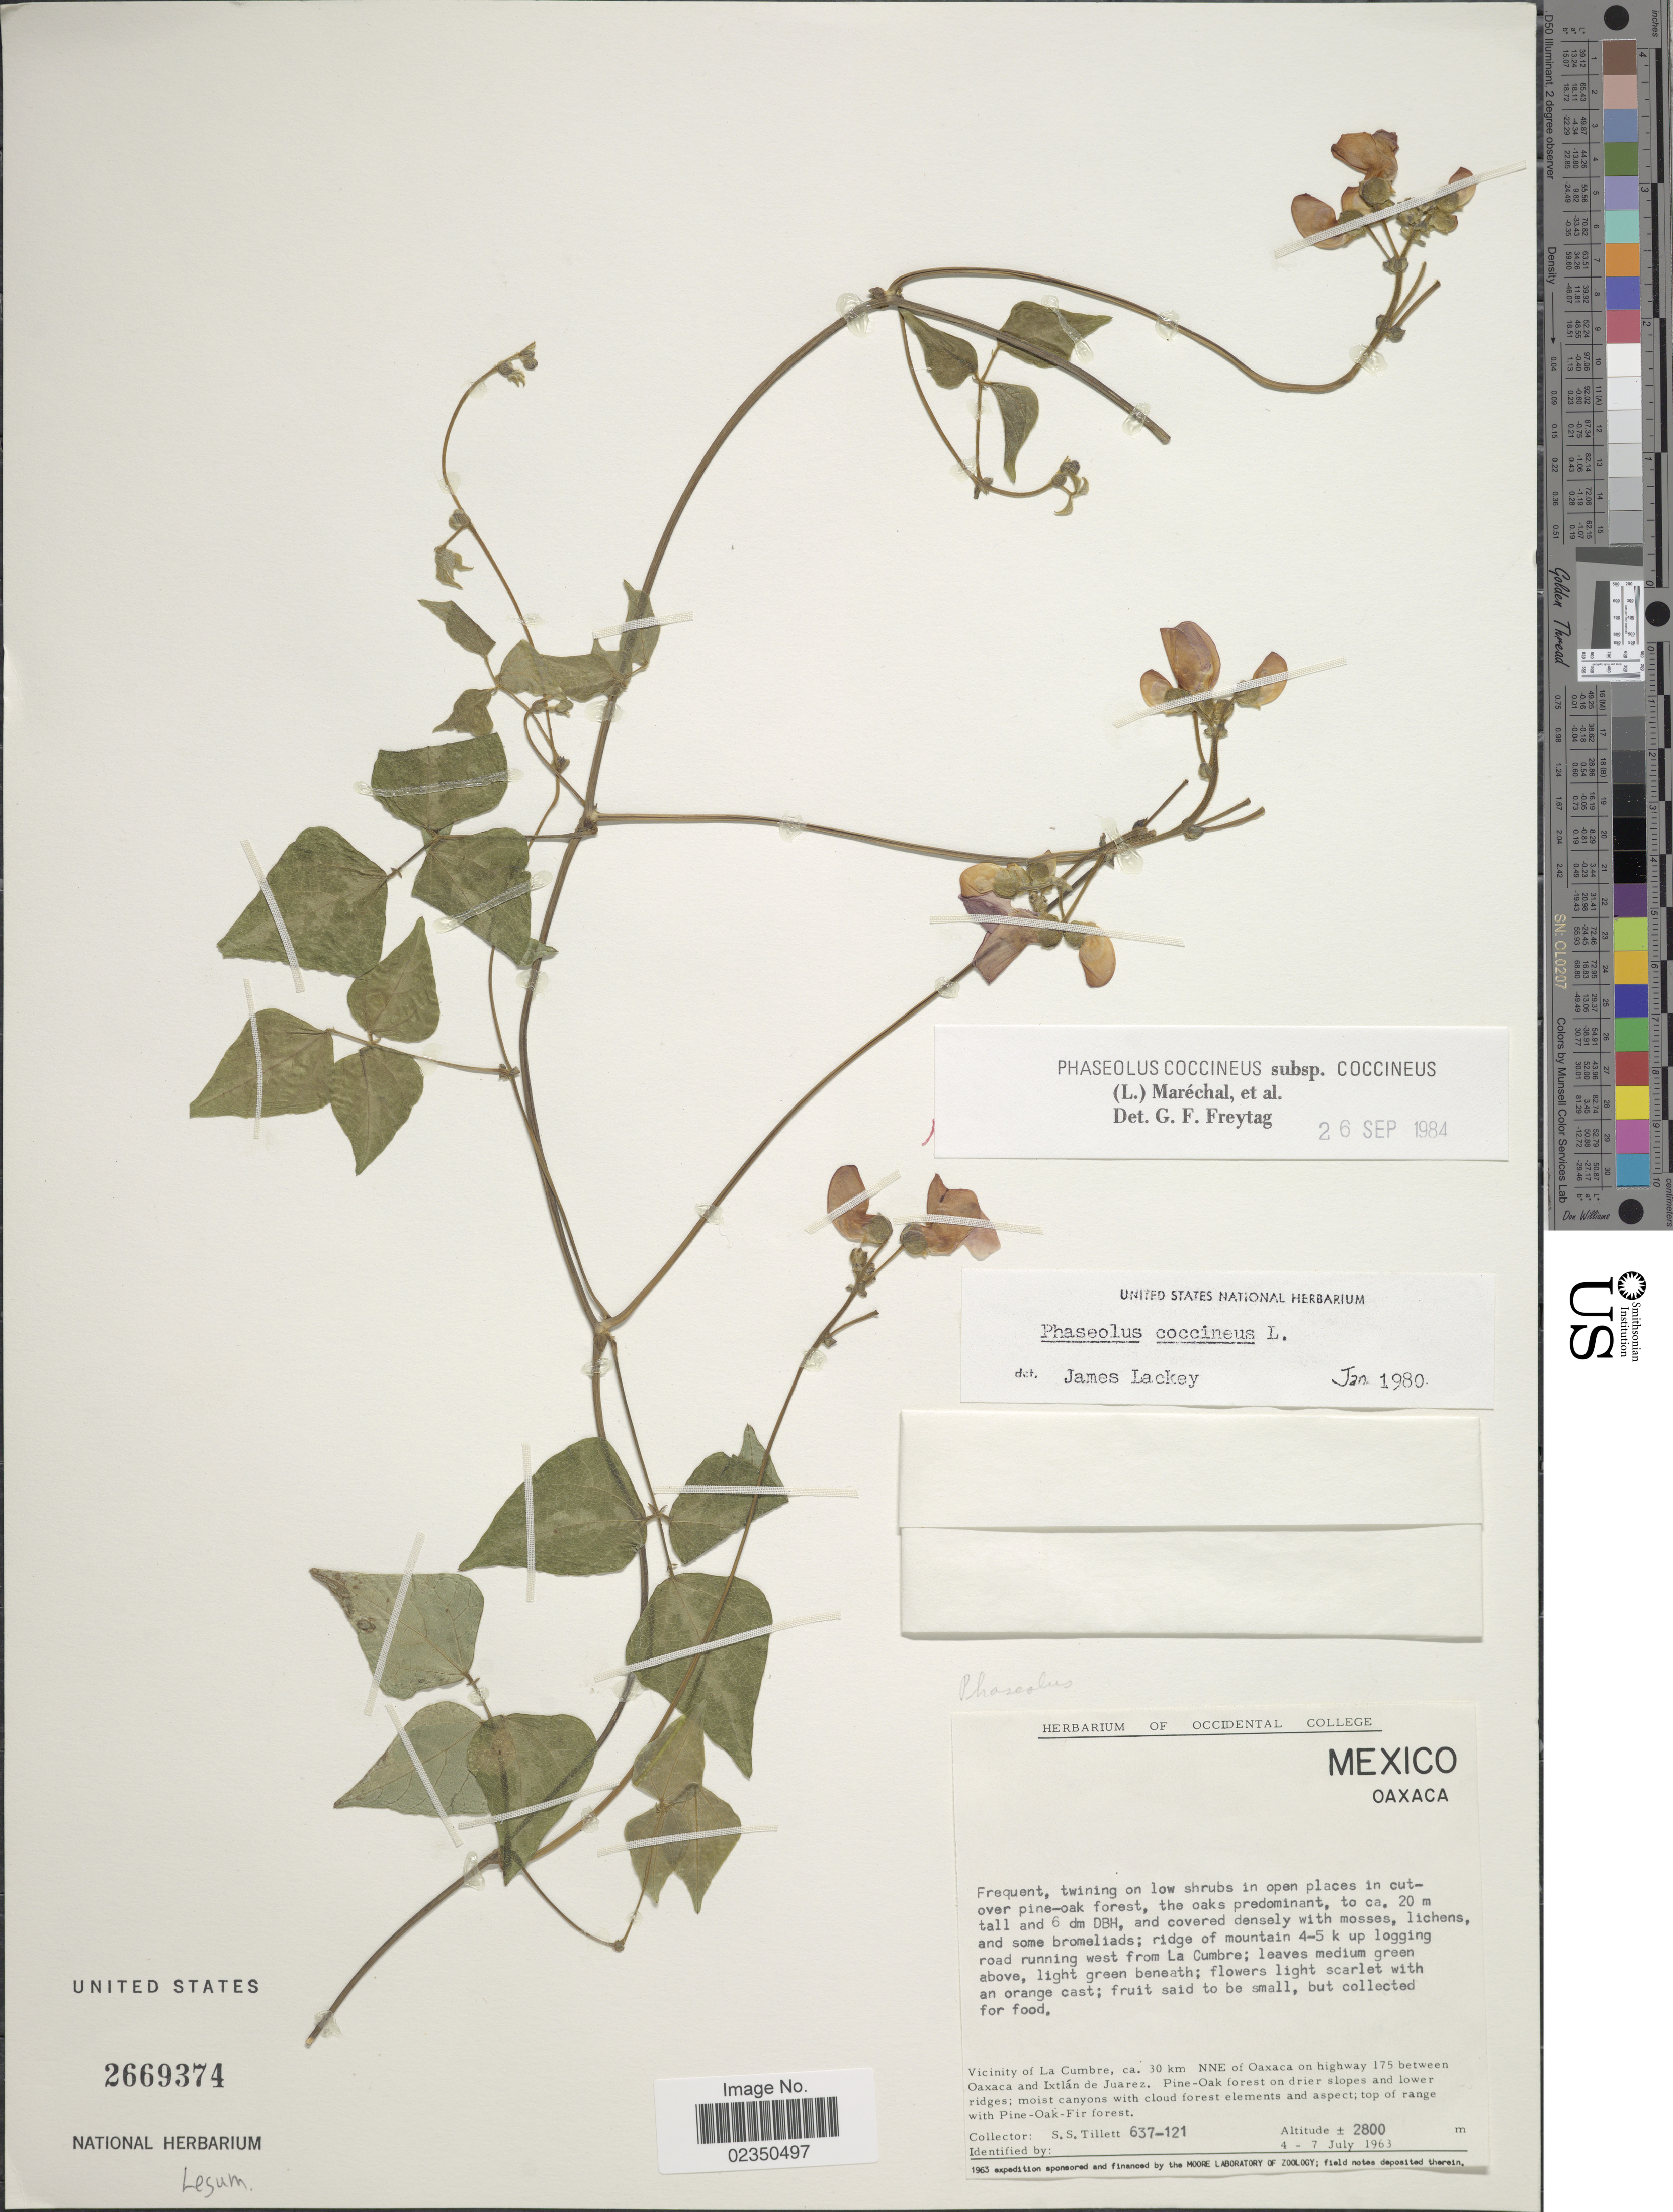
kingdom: Plantae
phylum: Tracheophyta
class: Magnoliopsida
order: Fabales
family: Fabaceae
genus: Phaseolus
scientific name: Phaseolus coccineus subsp. coccineus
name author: L.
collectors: S. S. Tillett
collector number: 637-121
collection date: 1963-07-04/1963-07-07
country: Mexico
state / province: Oaxaca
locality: Ridge of mountain 4-5 k up logging road running west from La Cumbre, Vicinity of La Cumbre, ca. 30 km NNE of Oaxaca on highway 175 between Oaxaca and Ixtlan de Juarez, Pine-Pak forest on drier slopes an lower ridges.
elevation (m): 2800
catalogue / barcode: US 2669374